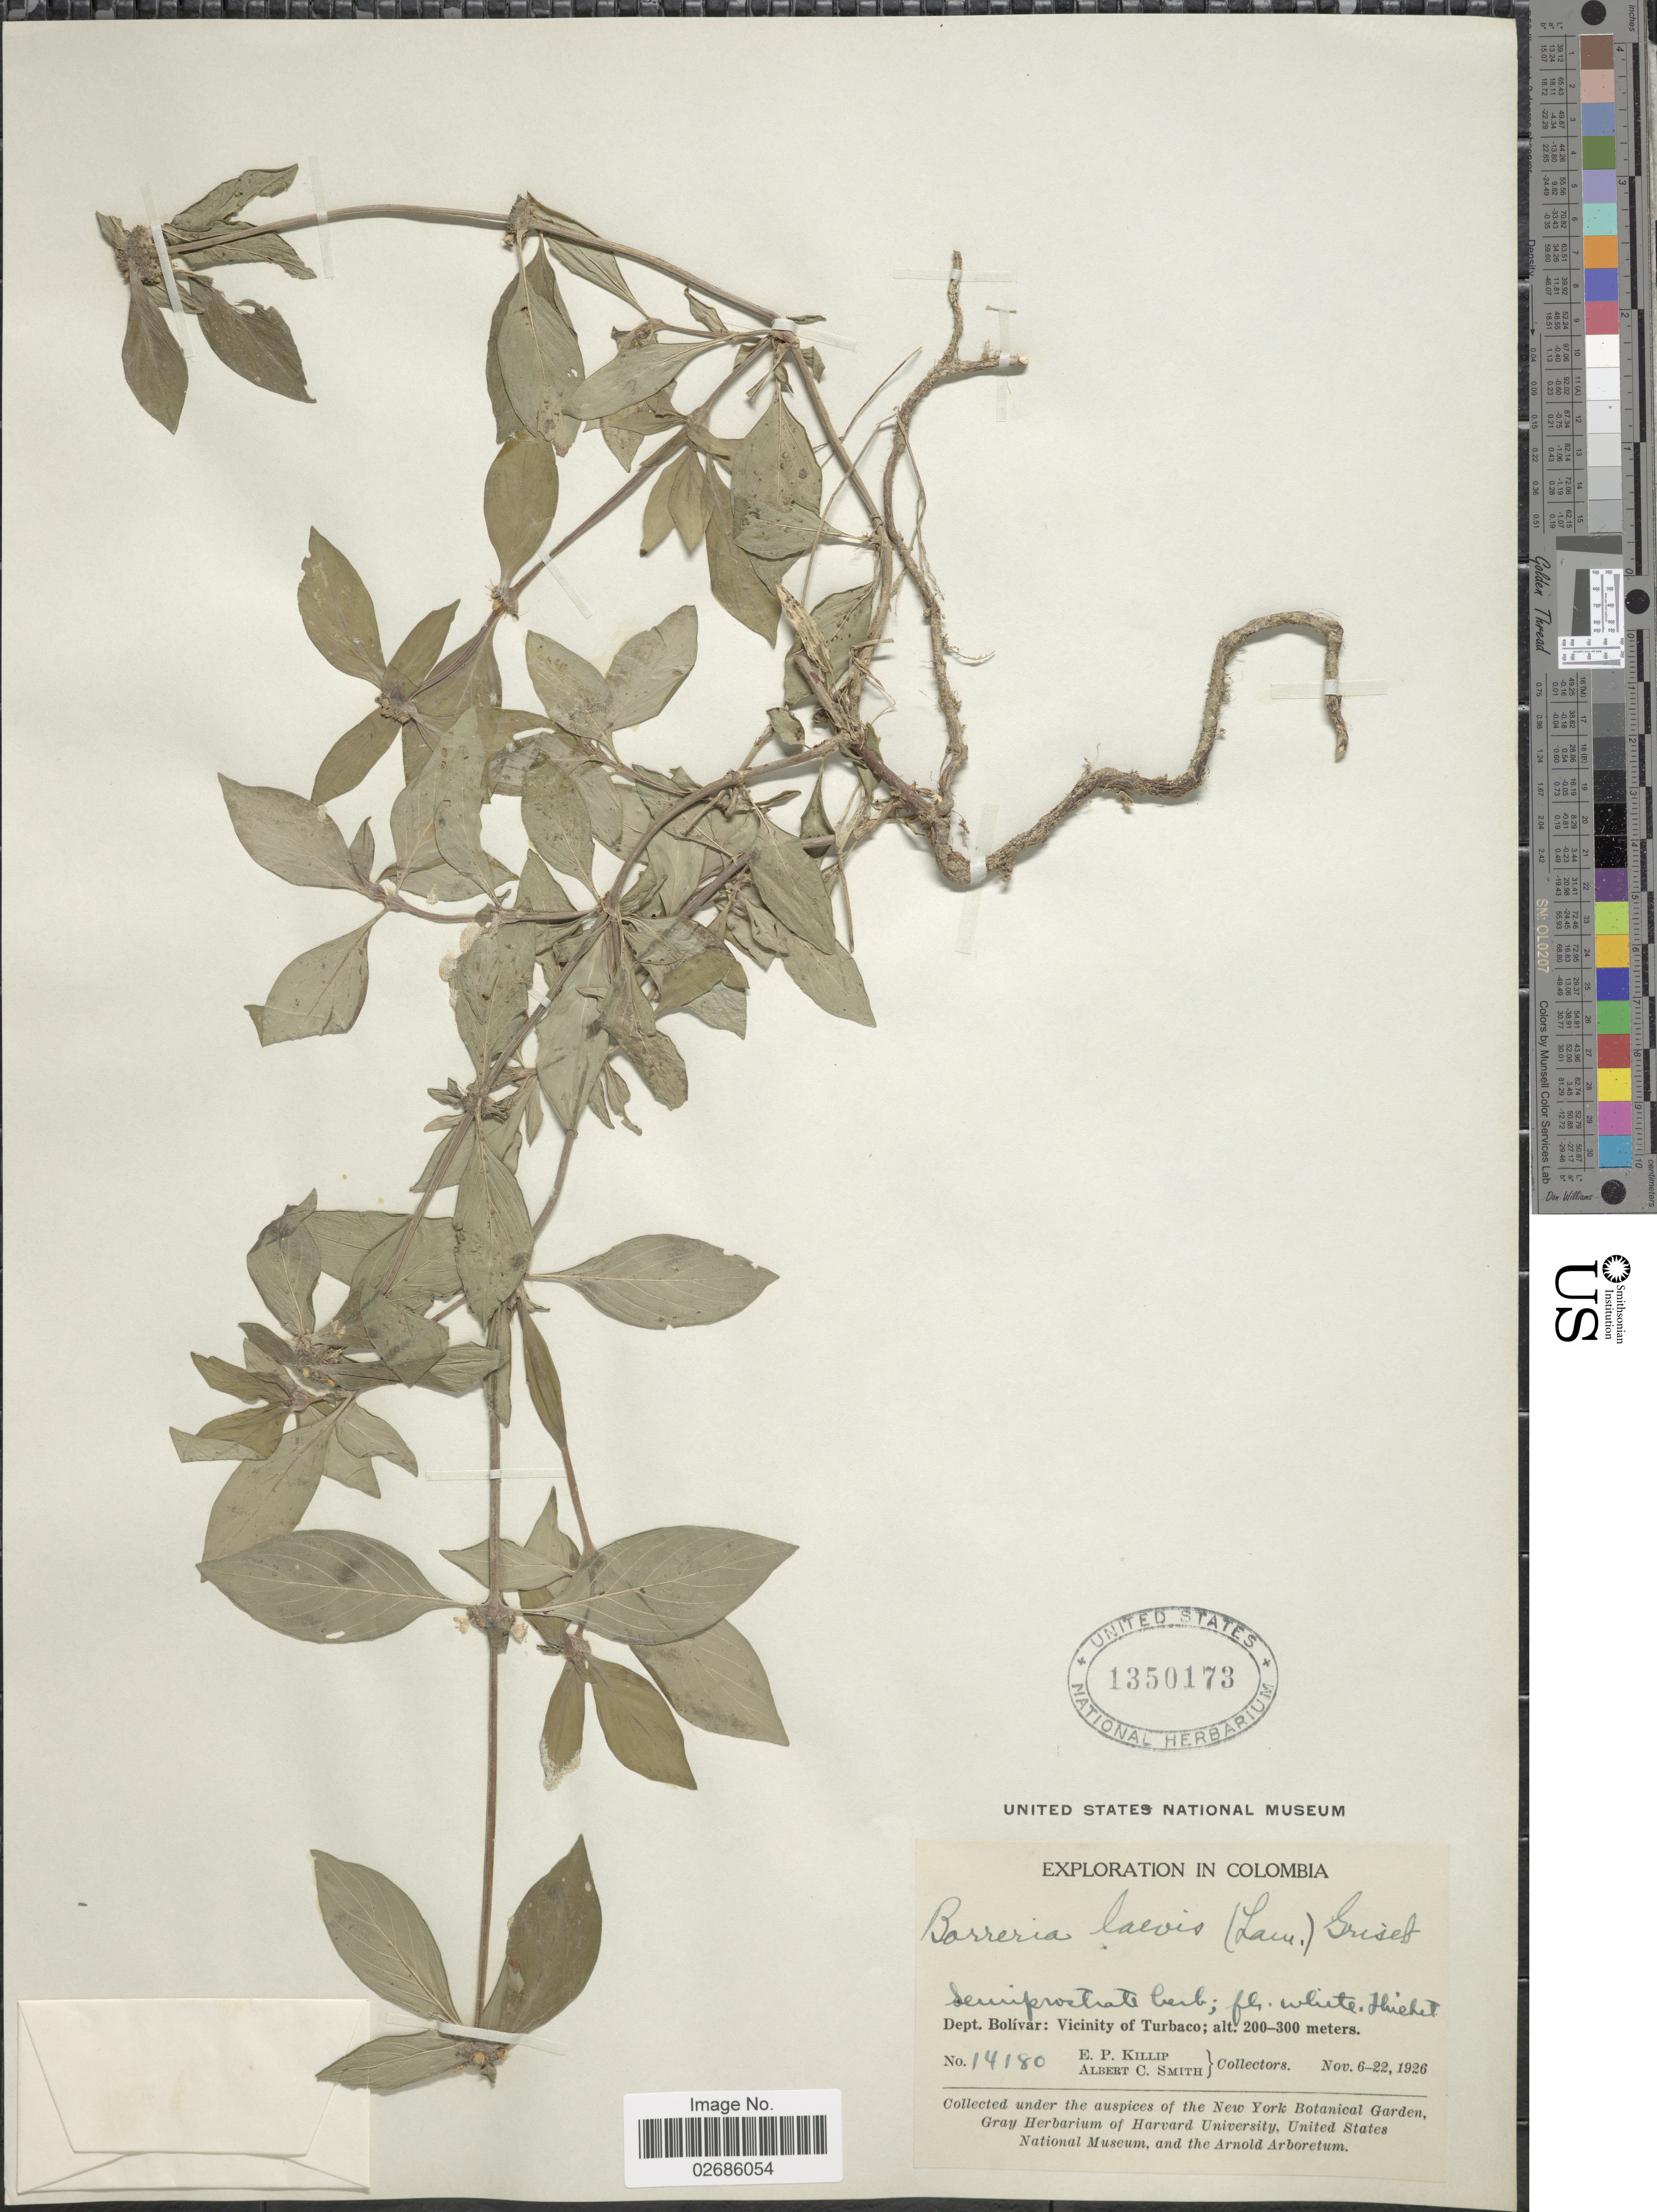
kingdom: Plantae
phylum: Tracheophyta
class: Magnoliopsida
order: Gentianales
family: Rubiaceae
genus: Borreria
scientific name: Borreria assurgens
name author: (Ruiz & Pav.) Griseb.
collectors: E. P. Killip & A. C. Smith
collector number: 14180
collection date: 1926-11-06/1926-11-22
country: Colombia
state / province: Bolívar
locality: Dept. Bolívar: Vicinity of Turbaco.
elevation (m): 200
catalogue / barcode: US 1350173